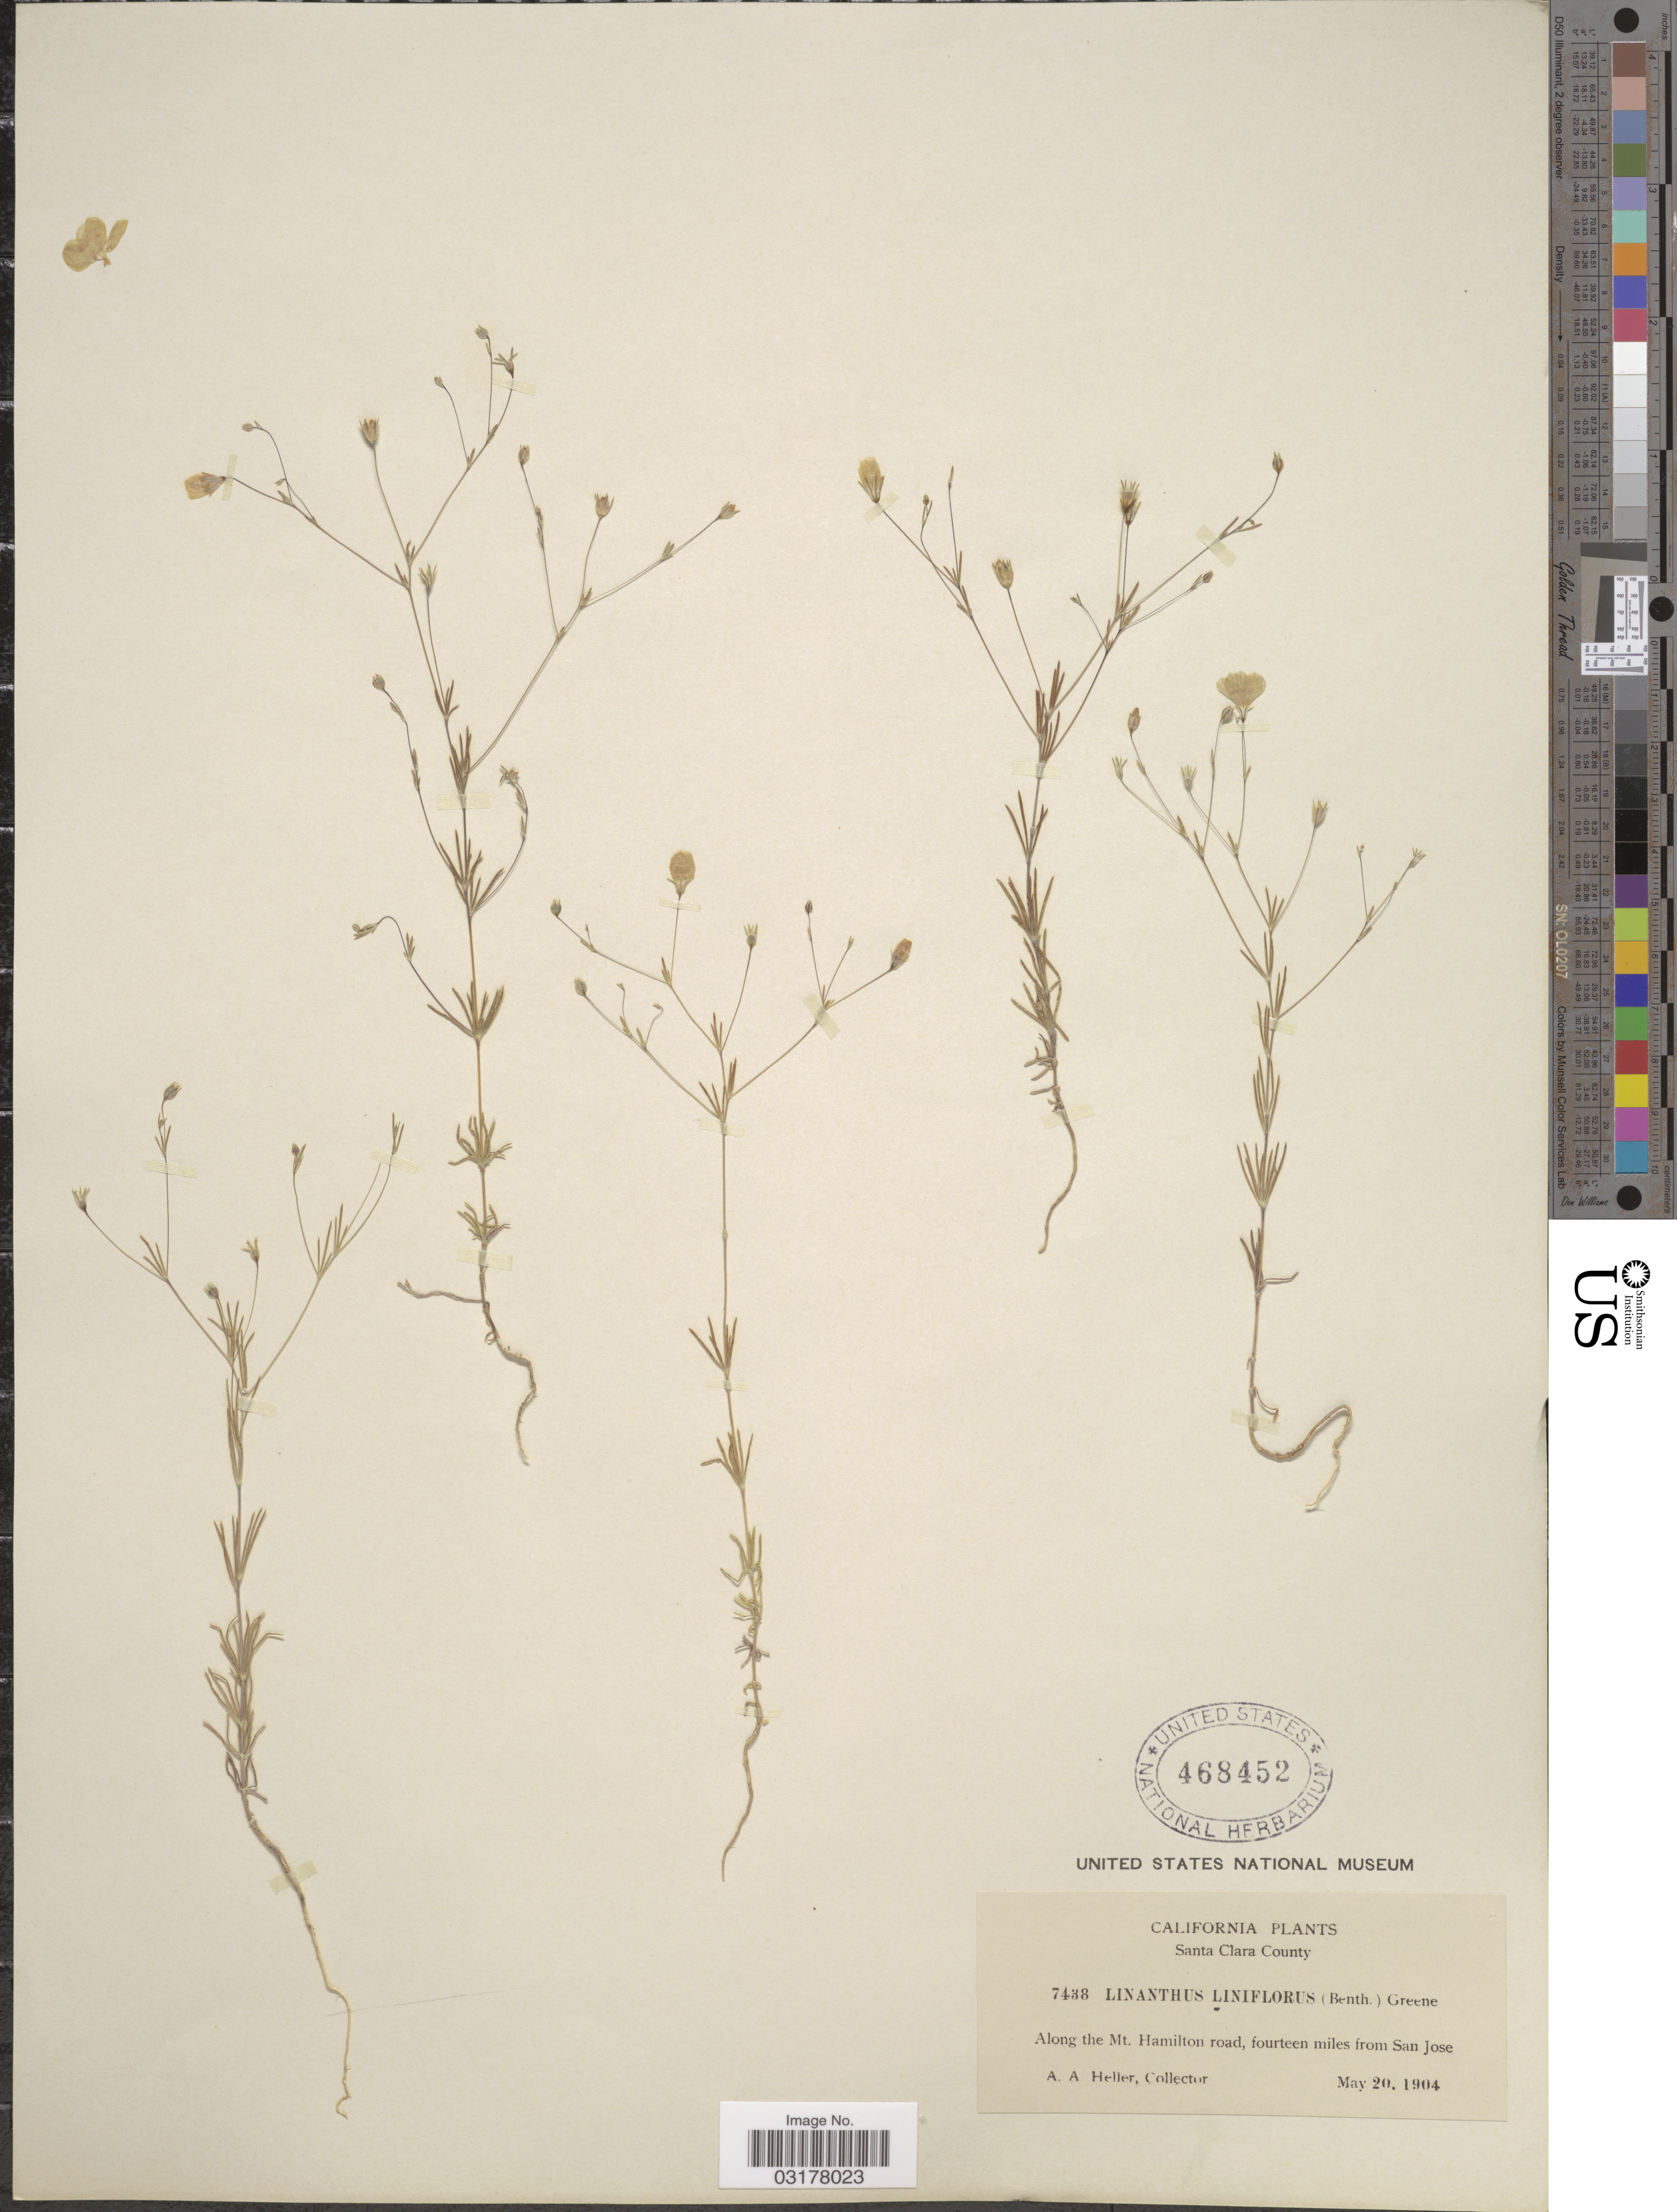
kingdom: Plantae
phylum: Tracheophyta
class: Magnoliopsida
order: Ericales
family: Polemoniaceae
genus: Leptosiphon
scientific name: Leptosiphon liniflorus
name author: (Benth.) J.M. Porter & L.A. Johnson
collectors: A. A. Heller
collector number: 7438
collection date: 1904-05-20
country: United States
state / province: California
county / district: Santa Clara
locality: Santa Clara County, Along the Mt. Hamilton road, fourteen miles from San Jose.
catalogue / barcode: US 468452